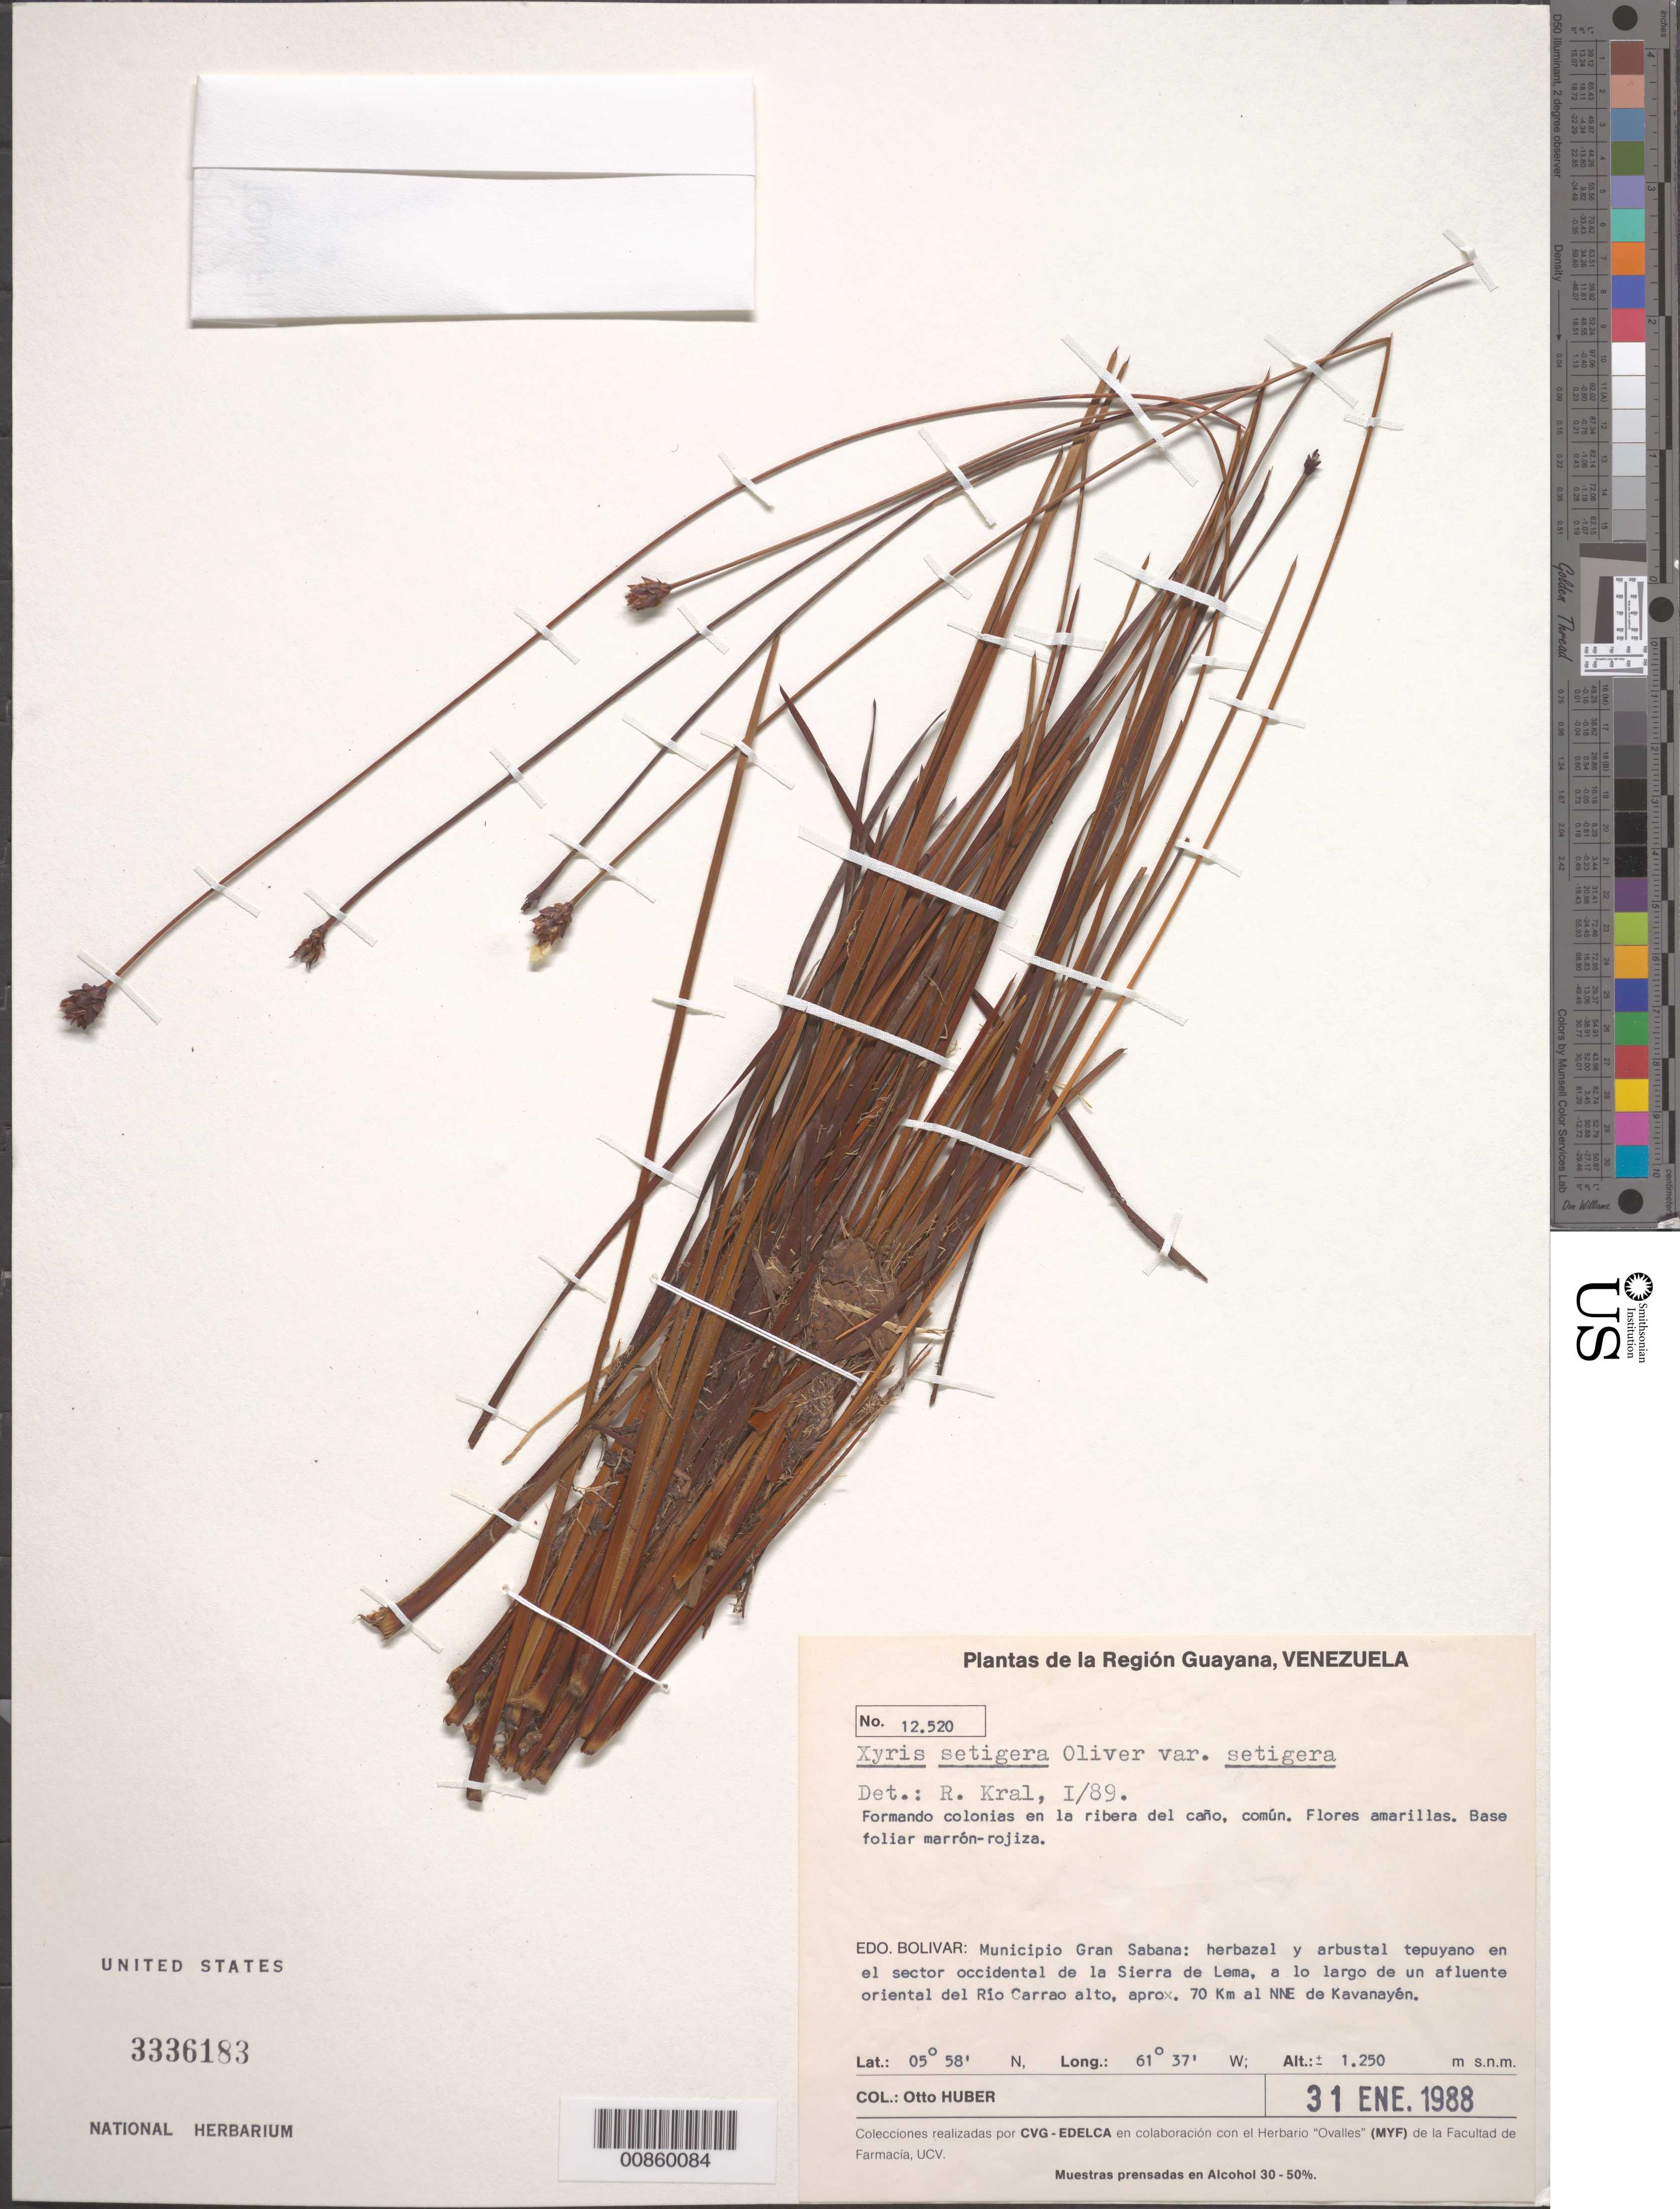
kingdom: Plantae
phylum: Tracheophyta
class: Liliopsida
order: Poales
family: Xyridaceae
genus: Xyris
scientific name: Xyris setigera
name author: Oliv.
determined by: Kral, Robert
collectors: O. Huber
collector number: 12520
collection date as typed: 31-Jan-88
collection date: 1988-01-31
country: Venezuela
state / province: Bolívar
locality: Mun. Gran Sabana, Sierra de Lema, sector occidental; afluente oriental del Río Carrao alto, aprox. 70 km al NNE de Kavanayen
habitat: Ribera del caño. Herbazal y arbustal tepuyano.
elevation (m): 1250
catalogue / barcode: US 3336183